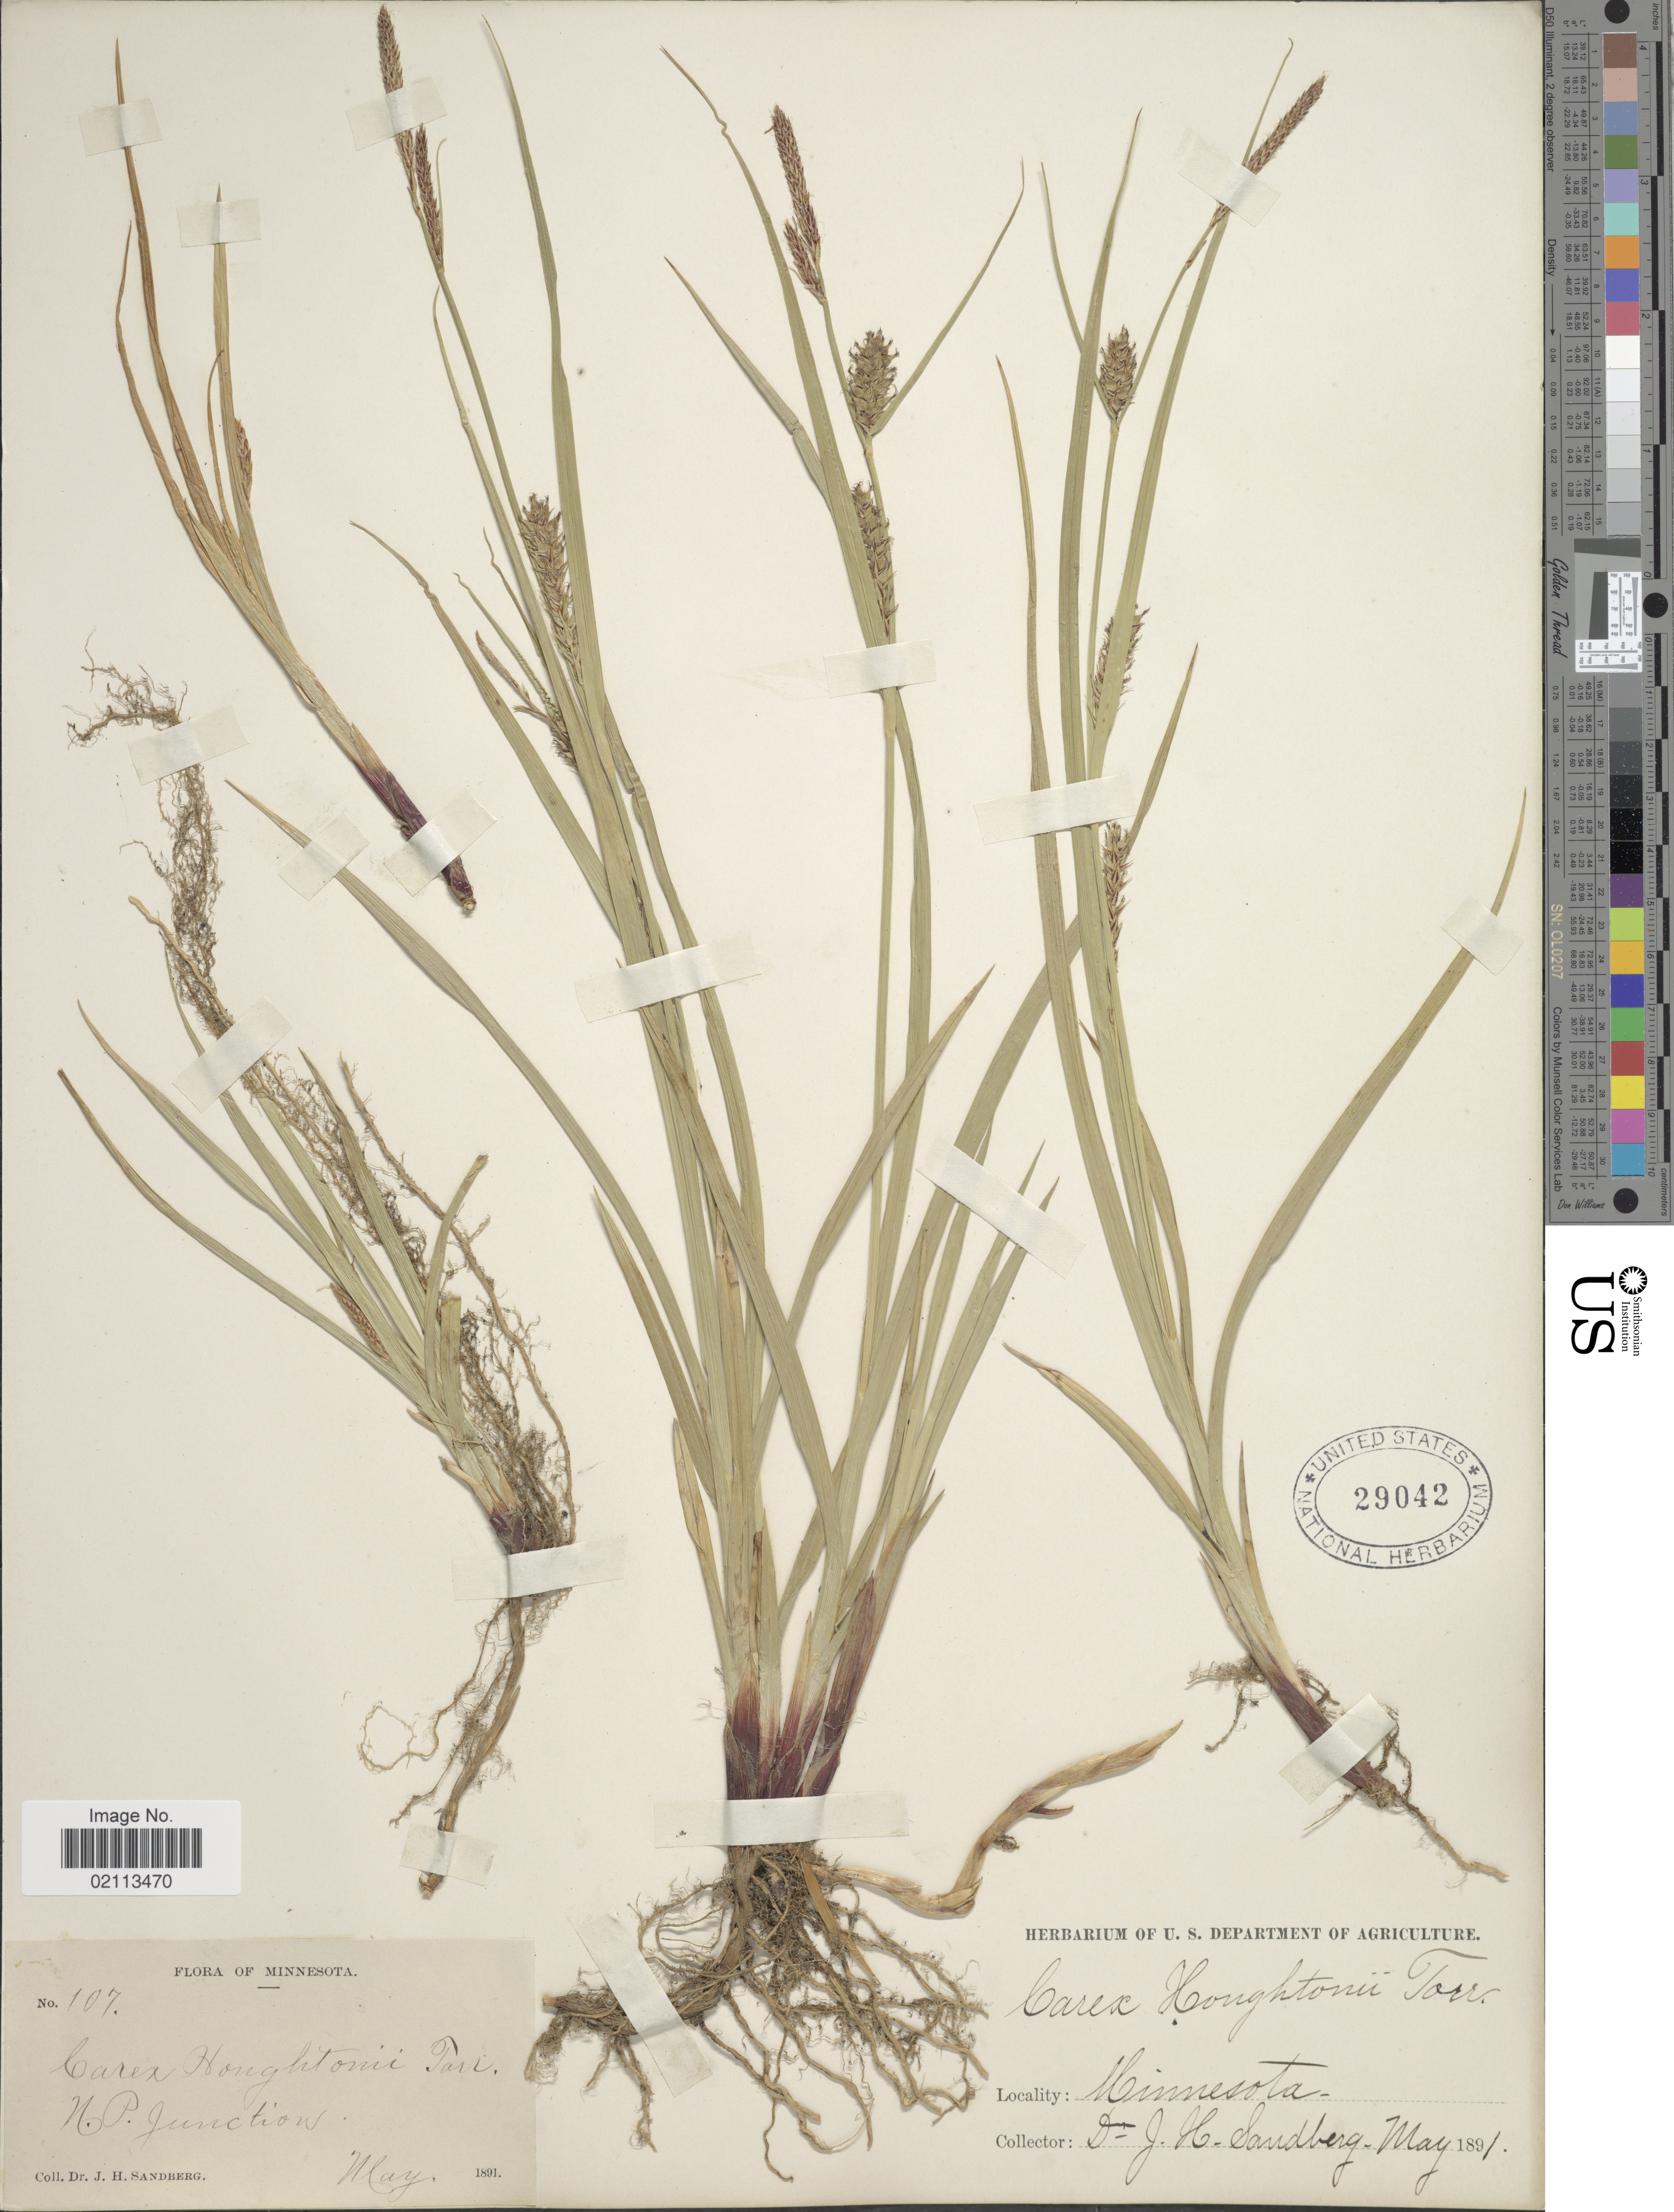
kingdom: Plantae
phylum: Tracheophyta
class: Liliopsida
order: Poales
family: Cyperaceae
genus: Carex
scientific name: Carex houghtoniana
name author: Torr. ex Dewey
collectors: J. H. Sandberg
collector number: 107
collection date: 1891-05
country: United States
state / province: Minnesota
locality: N.P. Junction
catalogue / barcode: US 29042